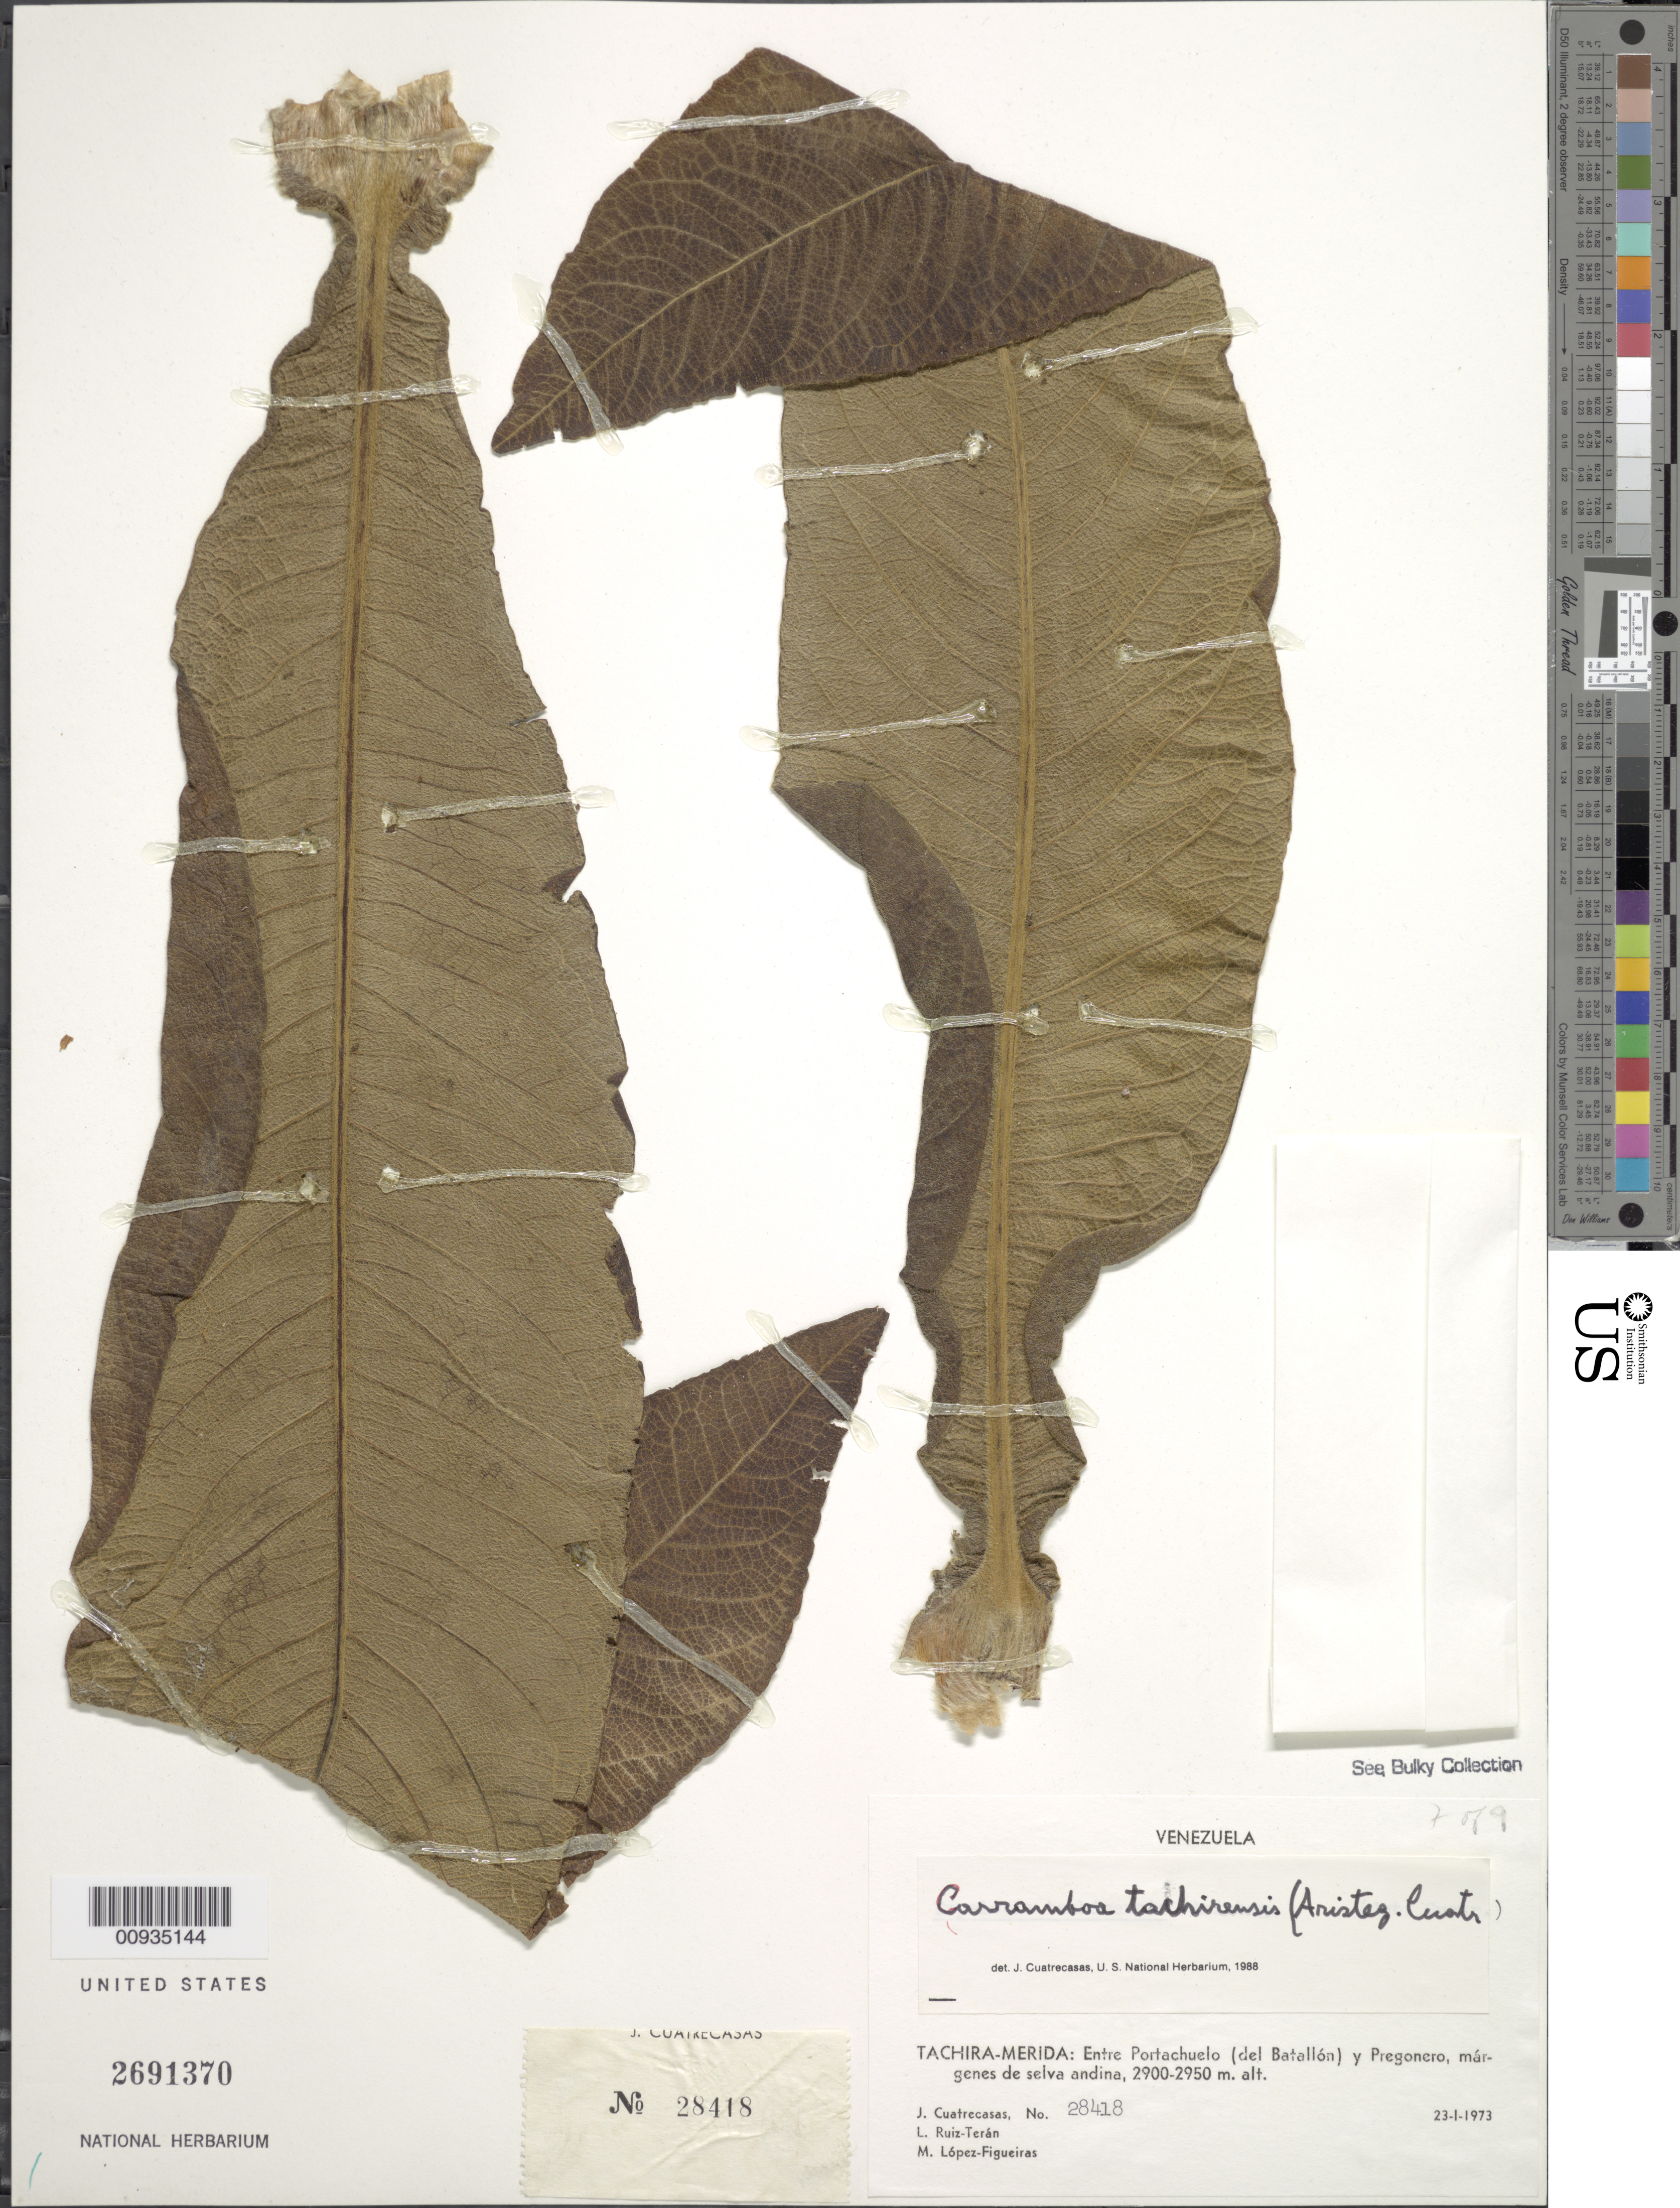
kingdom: Plantae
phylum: Tracheophyta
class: Magnoliopsida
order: Asterales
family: Asteraceae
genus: Carramboa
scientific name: Carramboa tachirensis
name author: (Aristeg.) Cuatrec.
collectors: J. Cuatrecasas, L. E. Ruíz-Terán & M. López Figueiras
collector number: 28418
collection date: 1973-01-23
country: Venezuela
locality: Tachira-Merida: Entre Portachuelo (del Batallon) y Pregonero, margenes de selva andina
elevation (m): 2900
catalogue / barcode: US 2691370